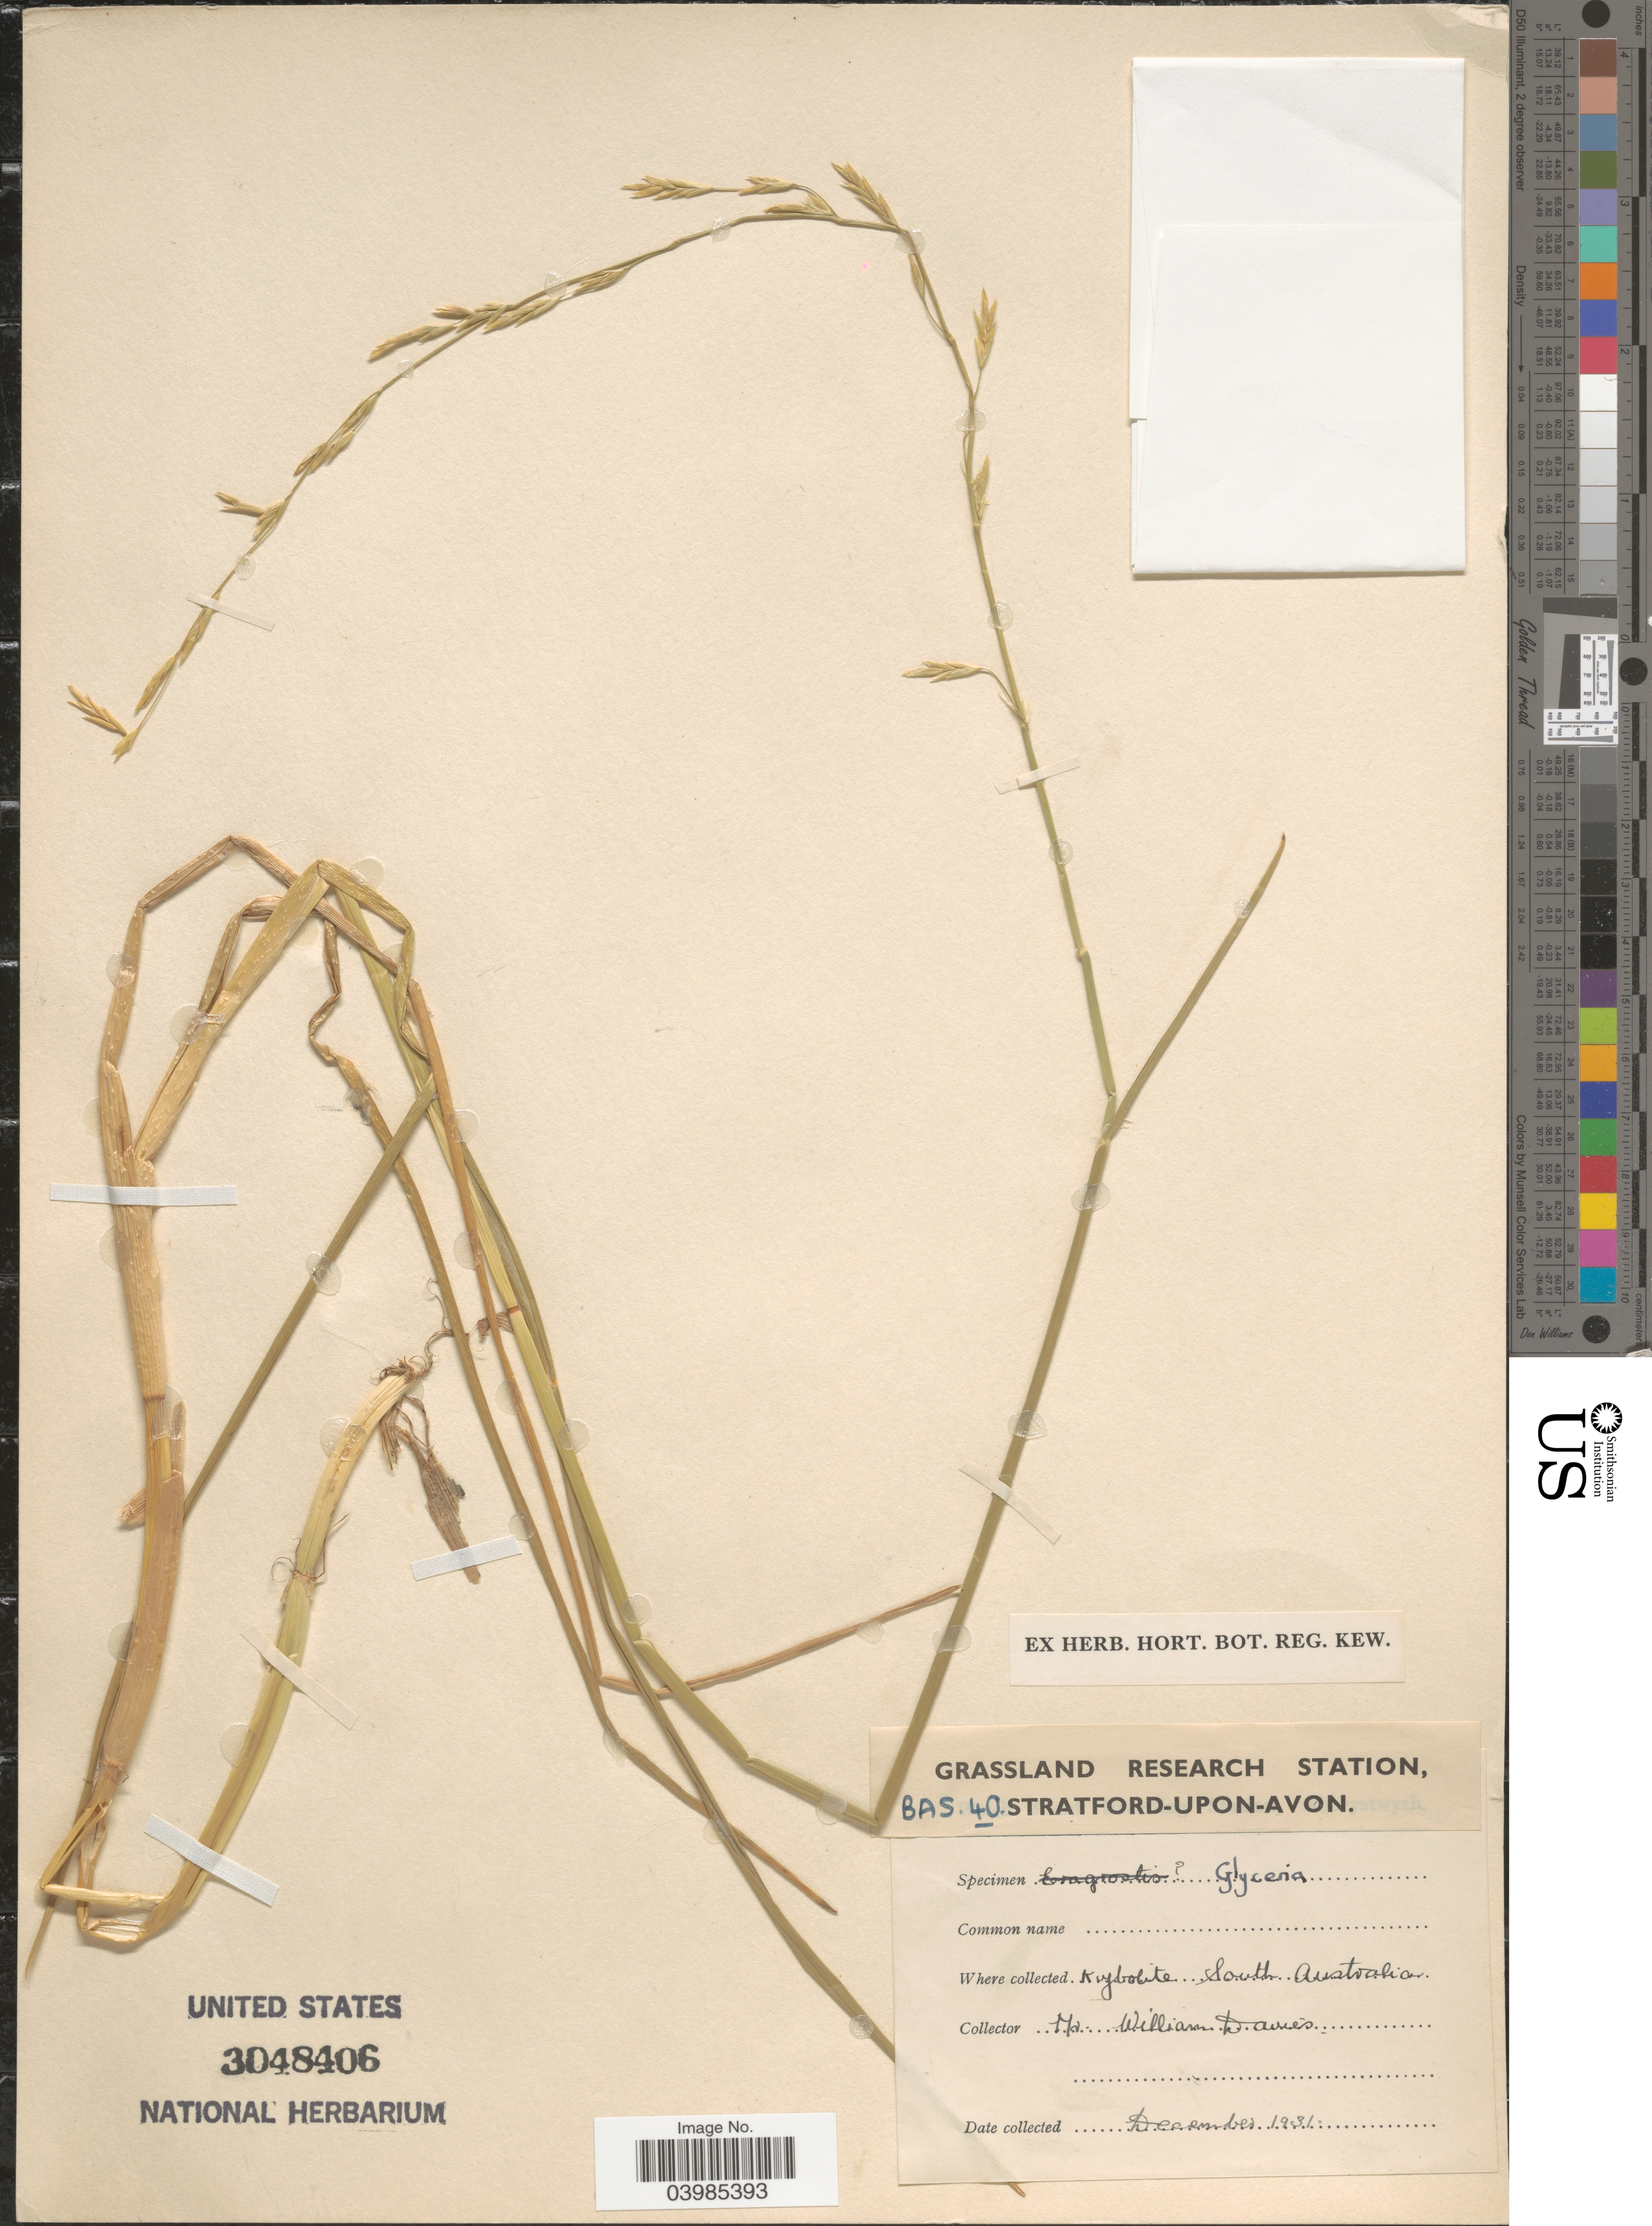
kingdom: Plantae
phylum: Tracheophyta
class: Liliopsida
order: Poales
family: Poaceae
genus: Glyceria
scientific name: Glyceria sp.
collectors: W. Davies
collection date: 1931-12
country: Australia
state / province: South Australia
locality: Kybolite.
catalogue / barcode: US 3048406